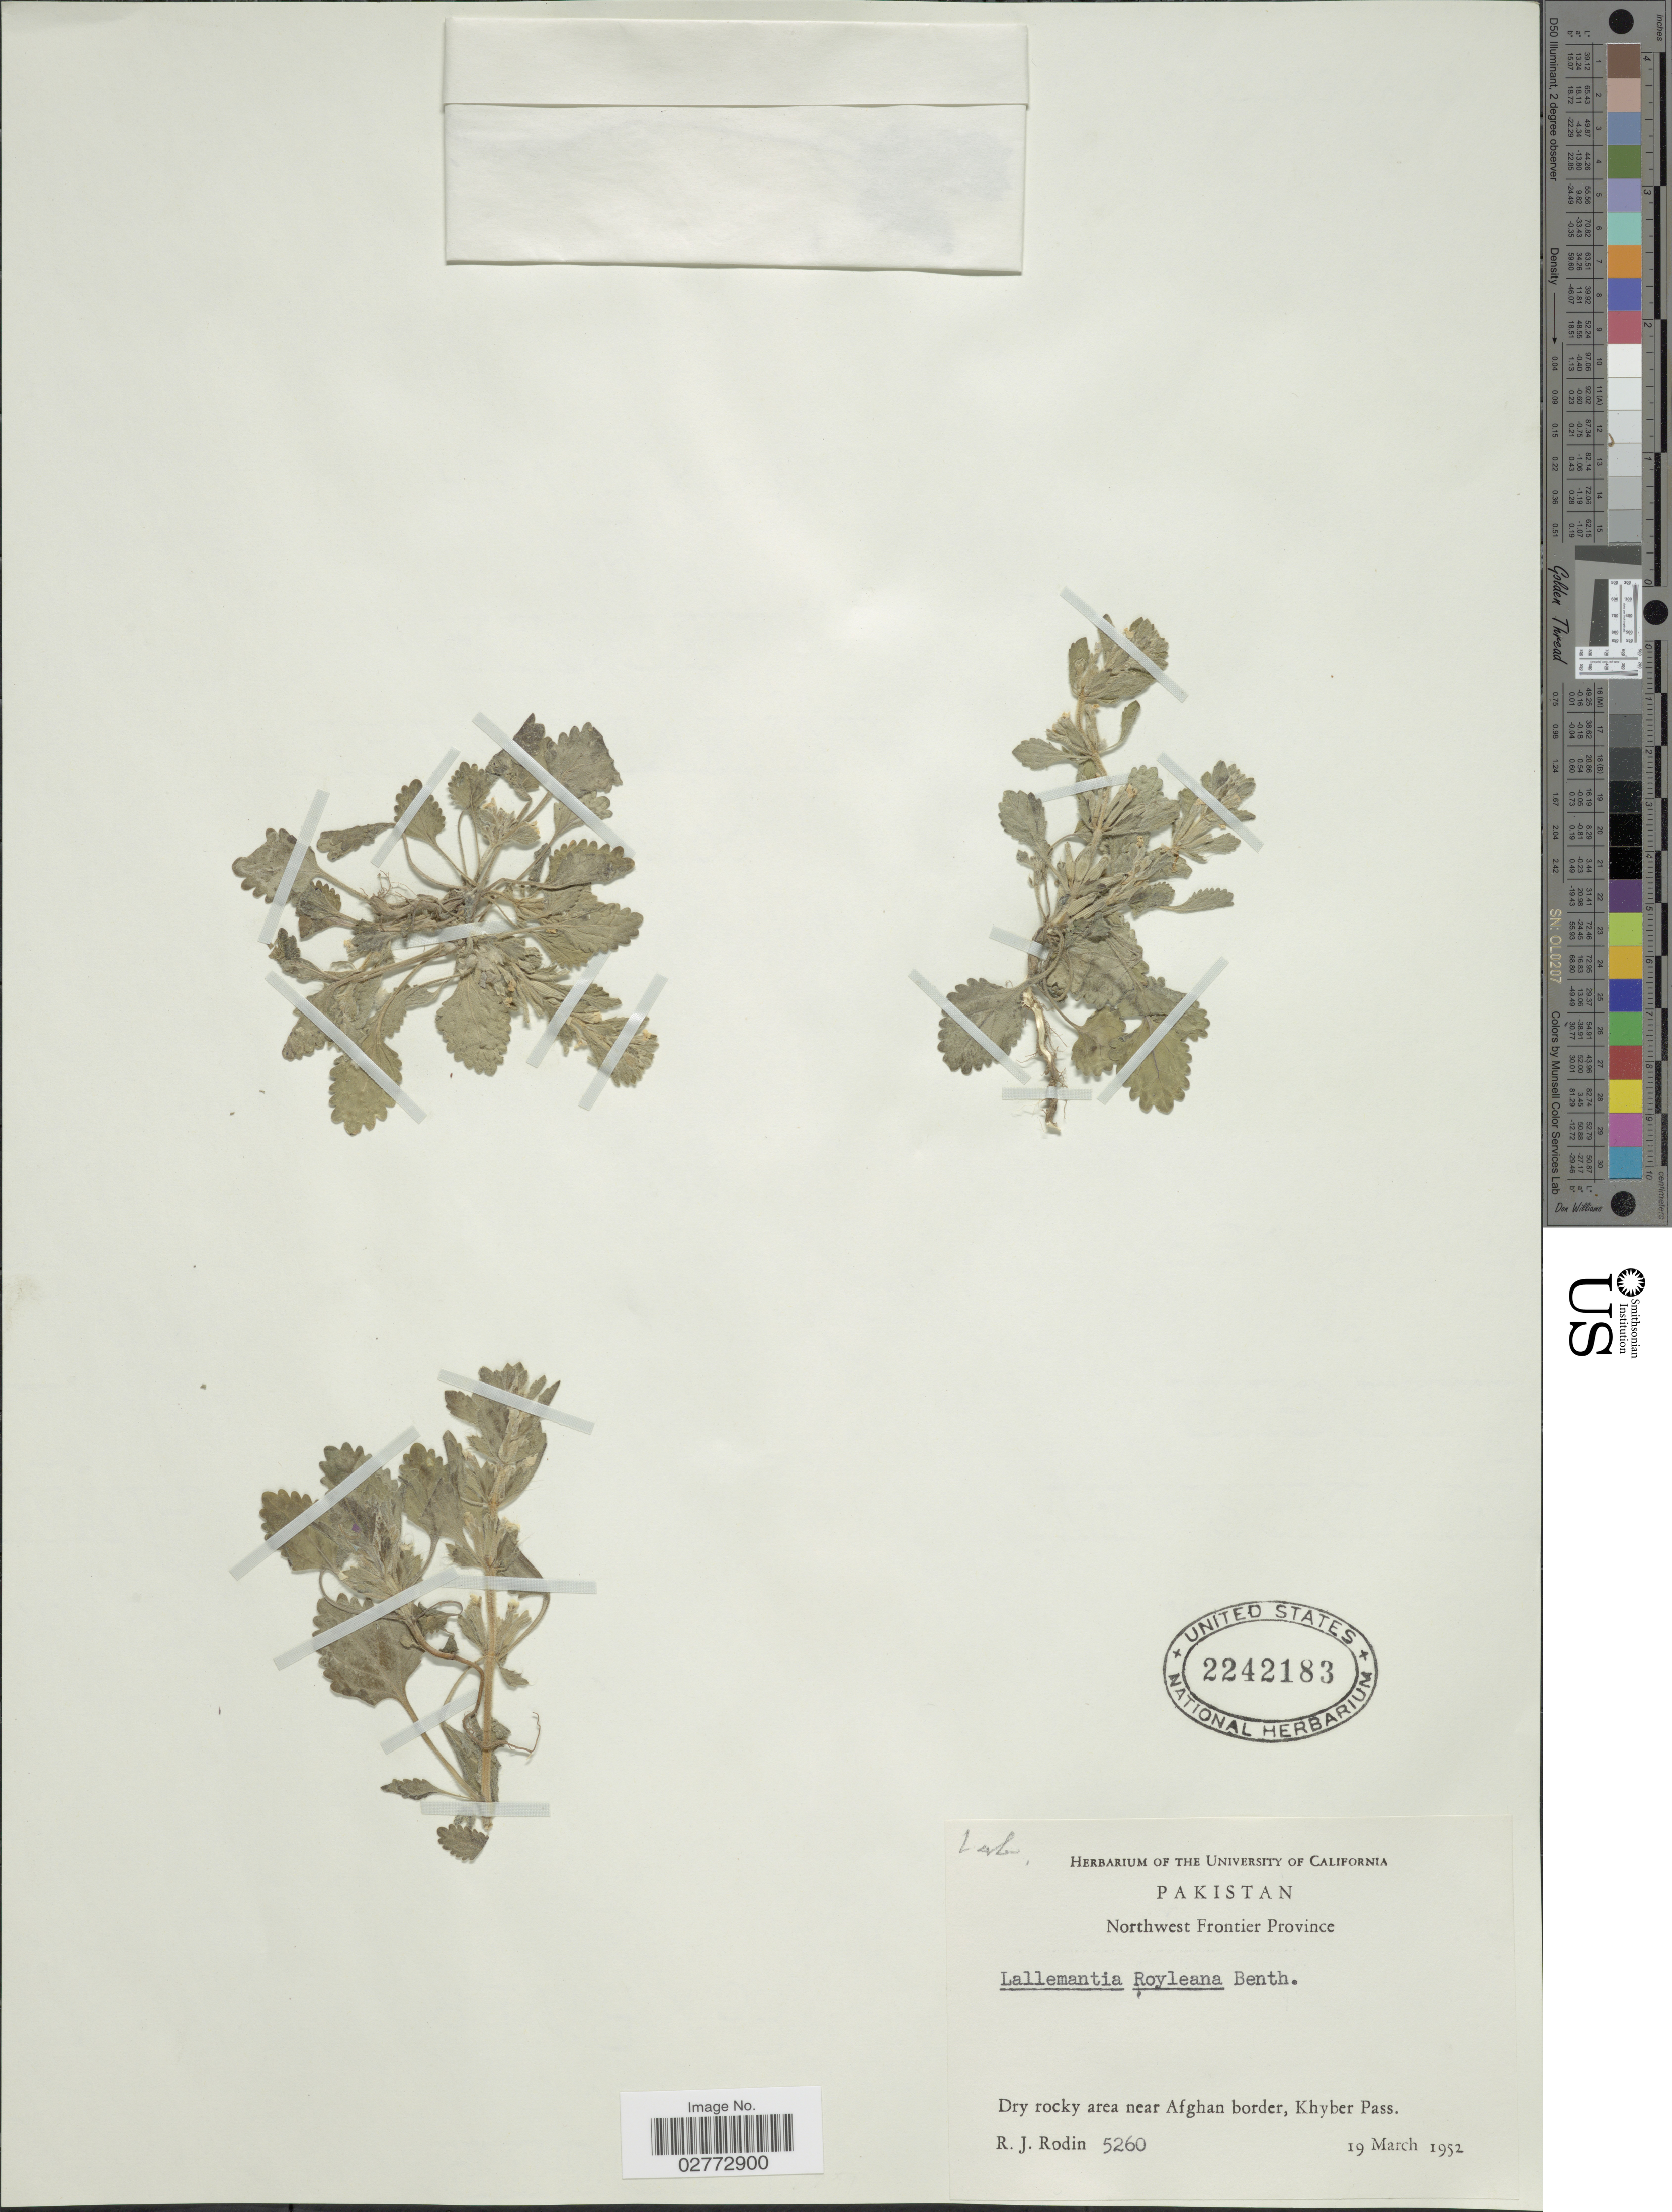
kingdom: Plantae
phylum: Tracheophyta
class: Magnoliopsida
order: Lamiales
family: Lamiaceae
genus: Lallemantia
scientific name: Lallemantia royleana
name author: (Benth.) Benth.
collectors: R. J. Rodin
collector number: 5260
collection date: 1952-03-19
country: Pakistan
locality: Northwest Frontier Province. Dry rocky area near Afghan border, Khyber Pass.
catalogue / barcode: US 2242183